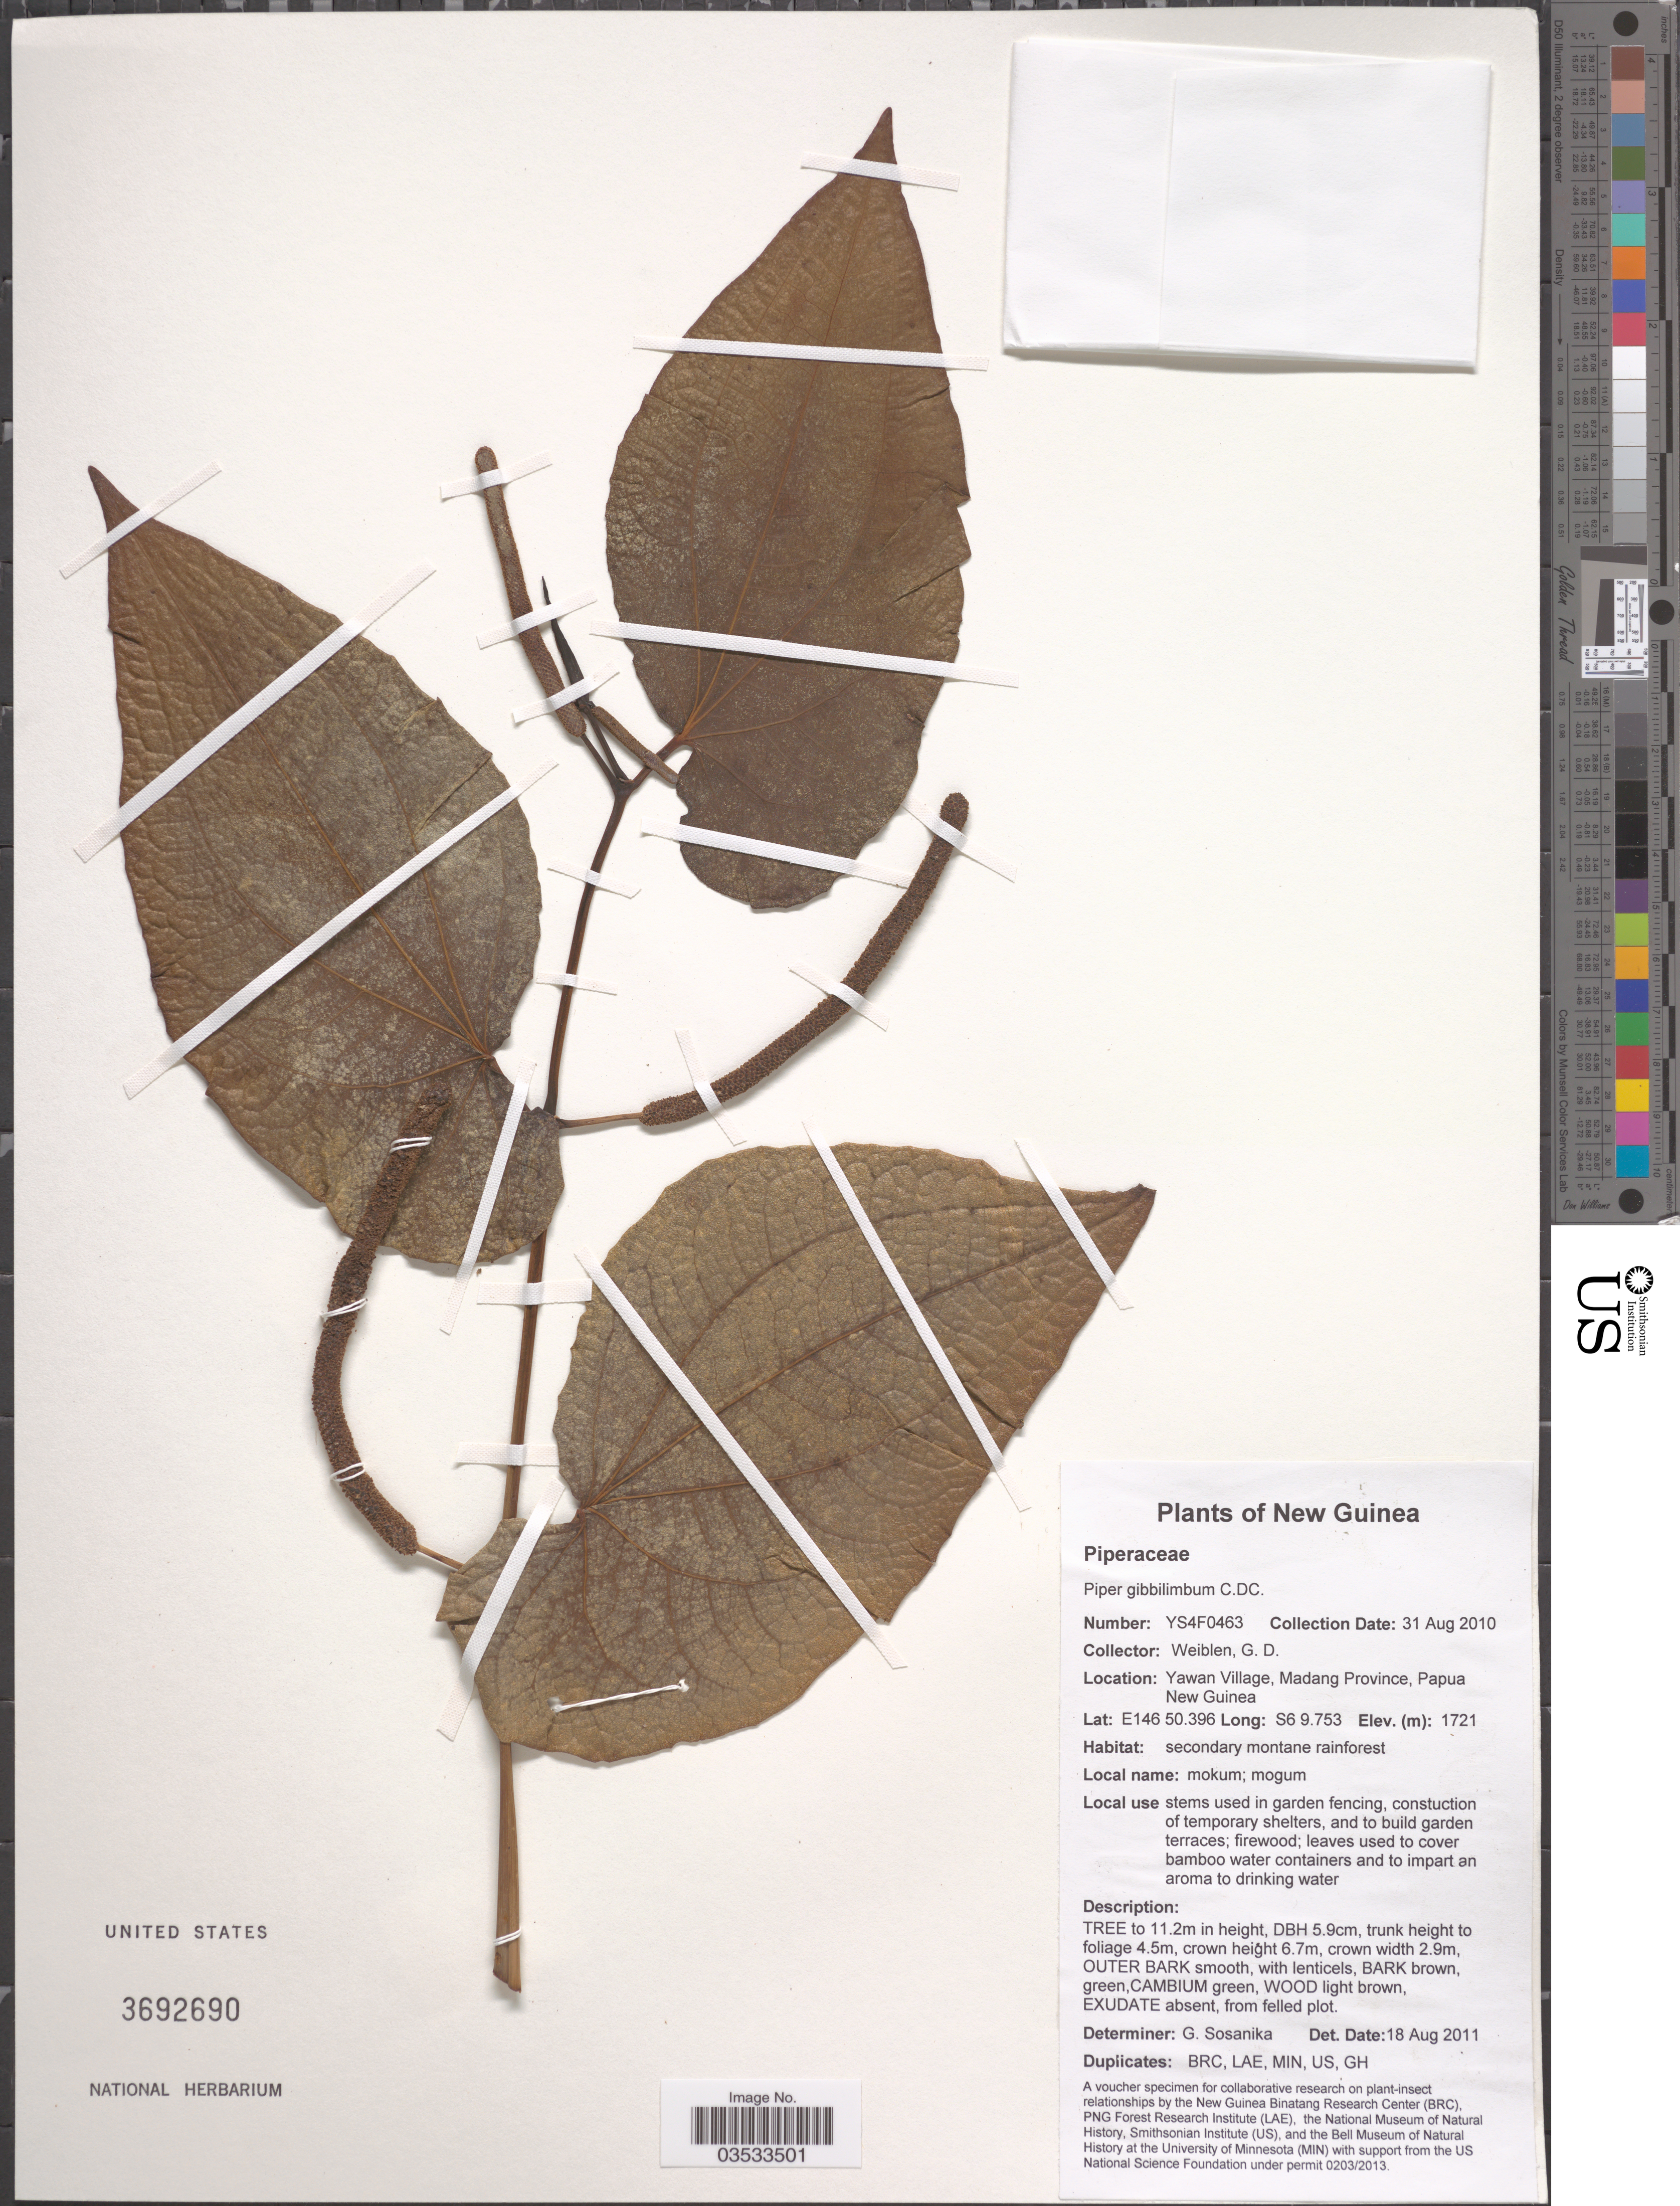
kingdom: Plantae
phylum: Tracheophyta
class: Magnoliopsida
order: Piperales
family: Piperaceae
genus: Piper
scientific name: Piper gibbilimbum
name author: C. DC.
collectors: G. D. Weiblen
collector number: YS4F0463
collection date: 2010-08-31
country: Papua New Guinea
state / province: Madang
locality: New Guinea. Yawan Village.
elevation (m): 1721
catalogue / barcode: US 3692690